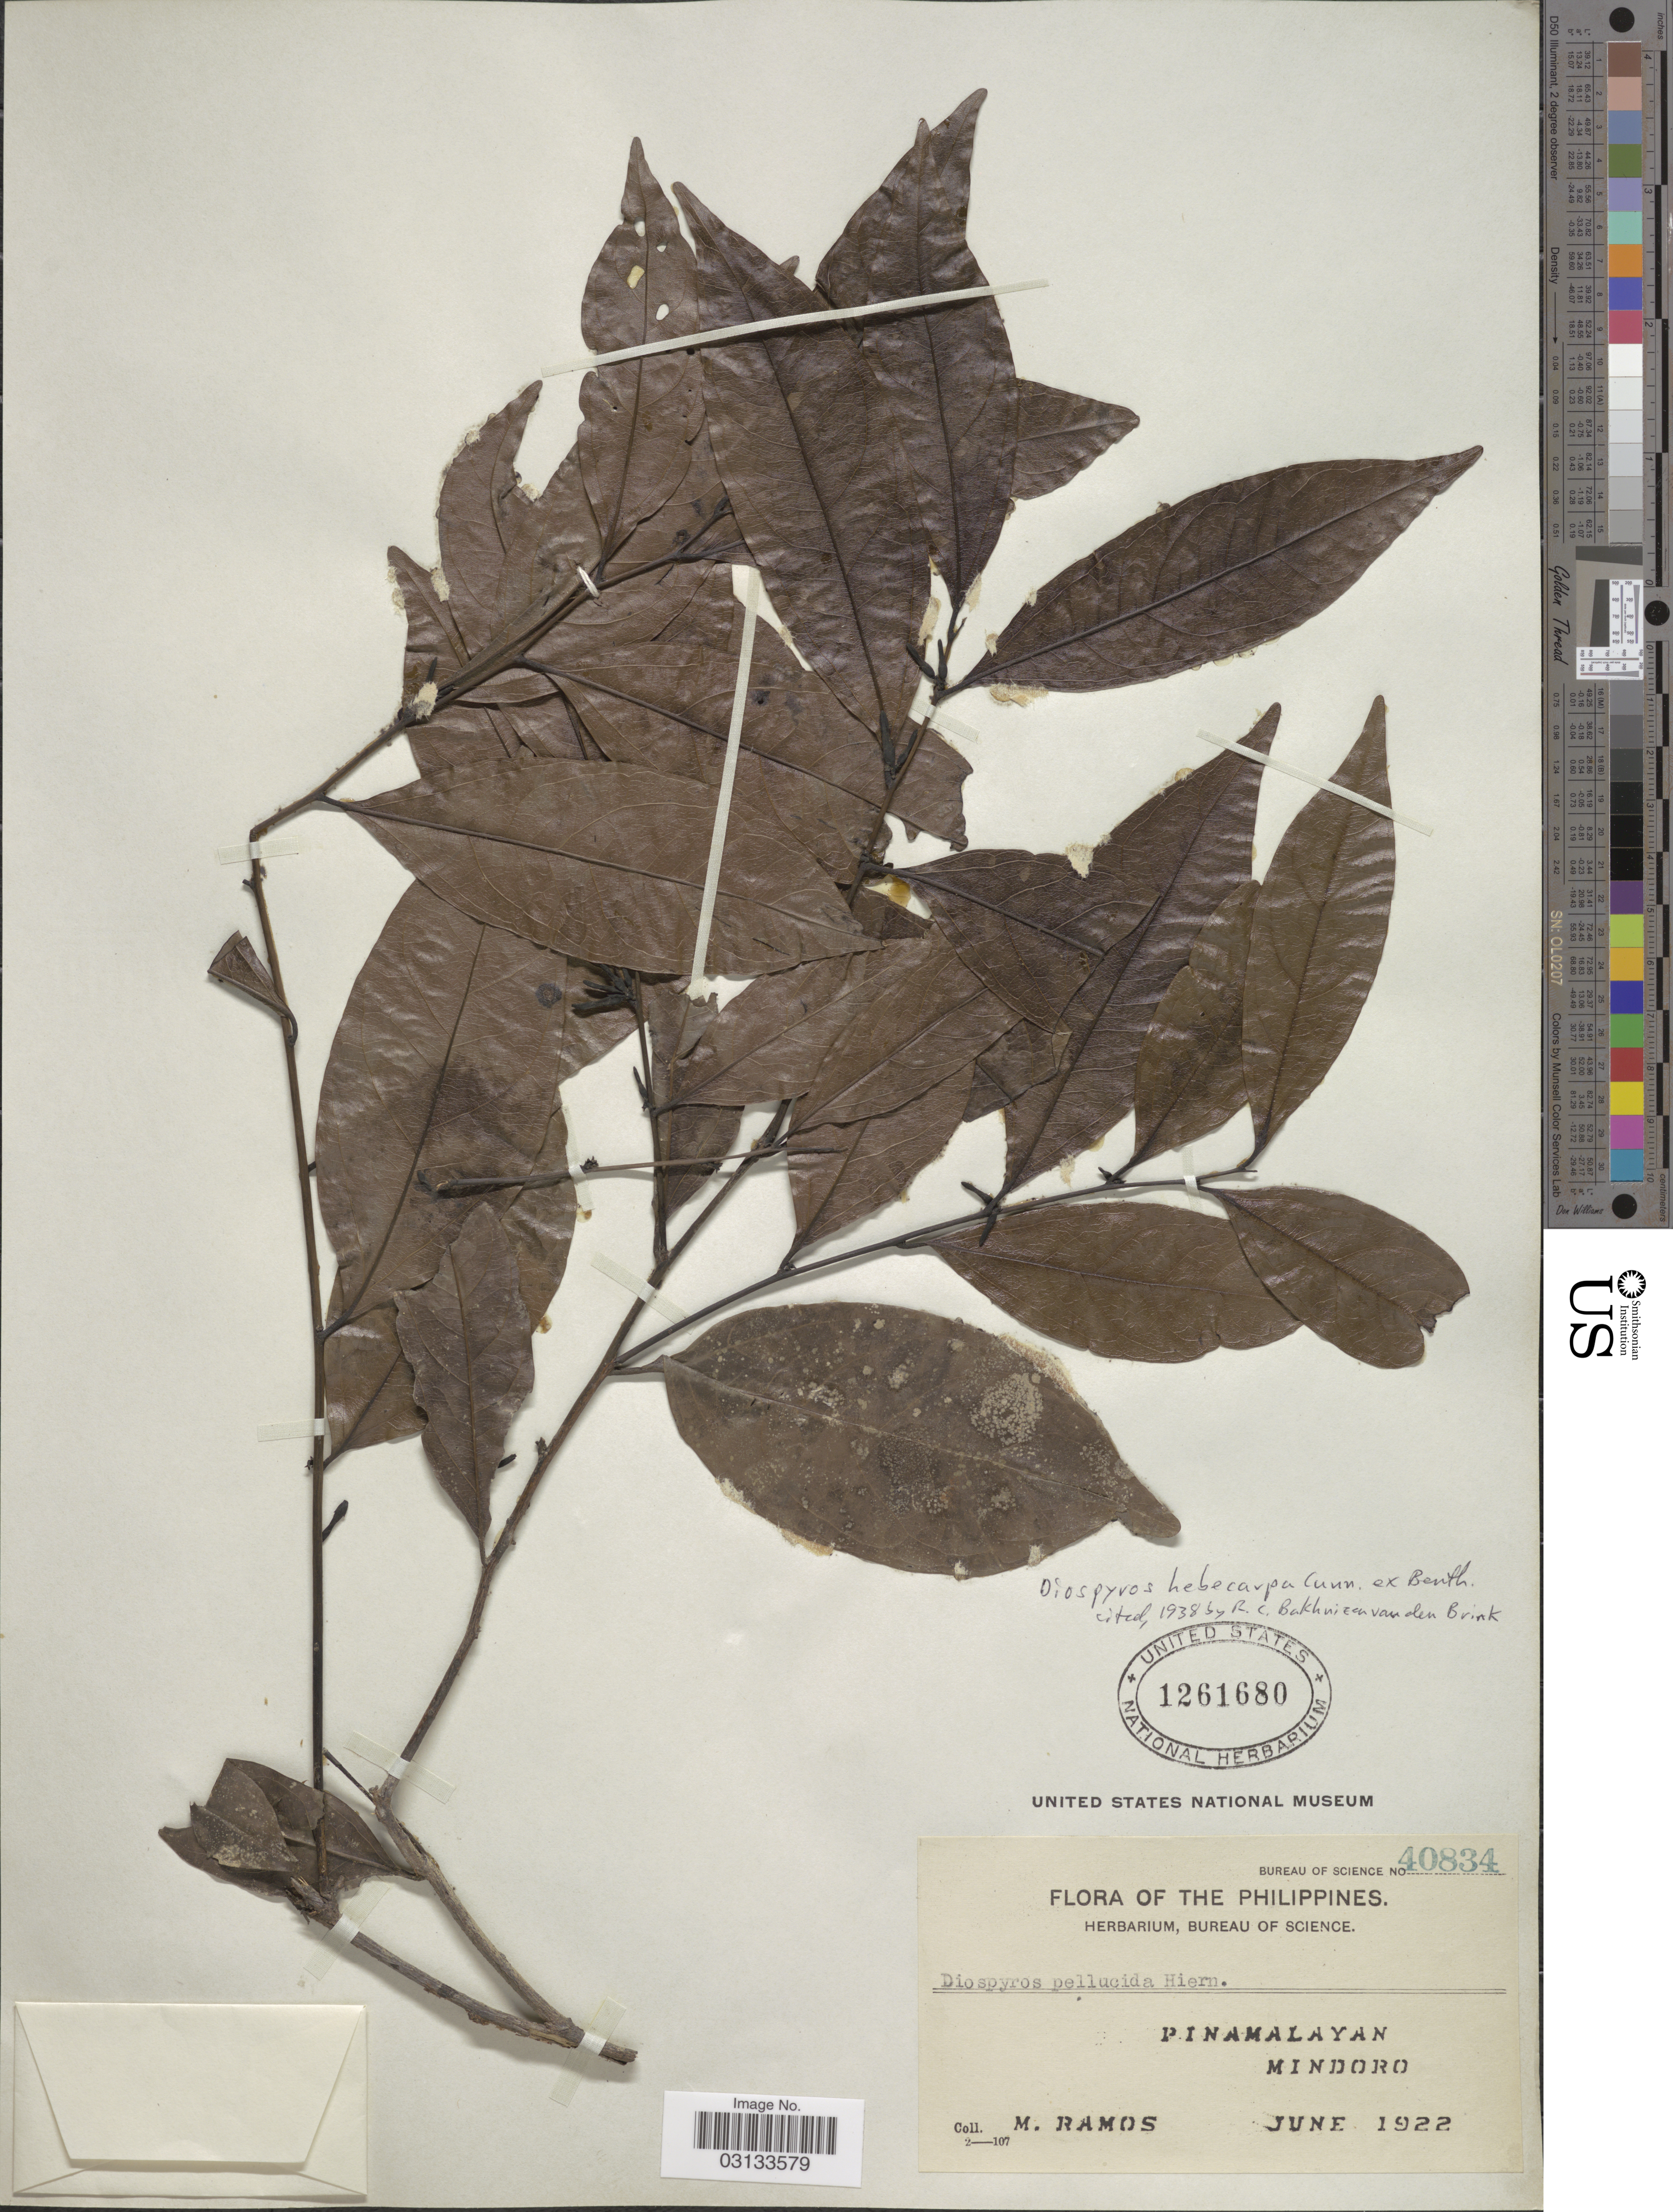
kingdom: Plantae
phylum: Tracheophyta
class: Magnoliopsida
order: Ericales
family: Ebenaceae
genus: Diospyros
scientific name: Diospyros hebecarpa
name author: Cunn. ex Benth.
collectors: M. Ramos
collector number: Bureau of Science 40834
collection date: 1922-06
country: Philippines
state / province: Mimaropa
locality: Pinamalayan, Mindoro.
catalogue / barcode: US 1261680